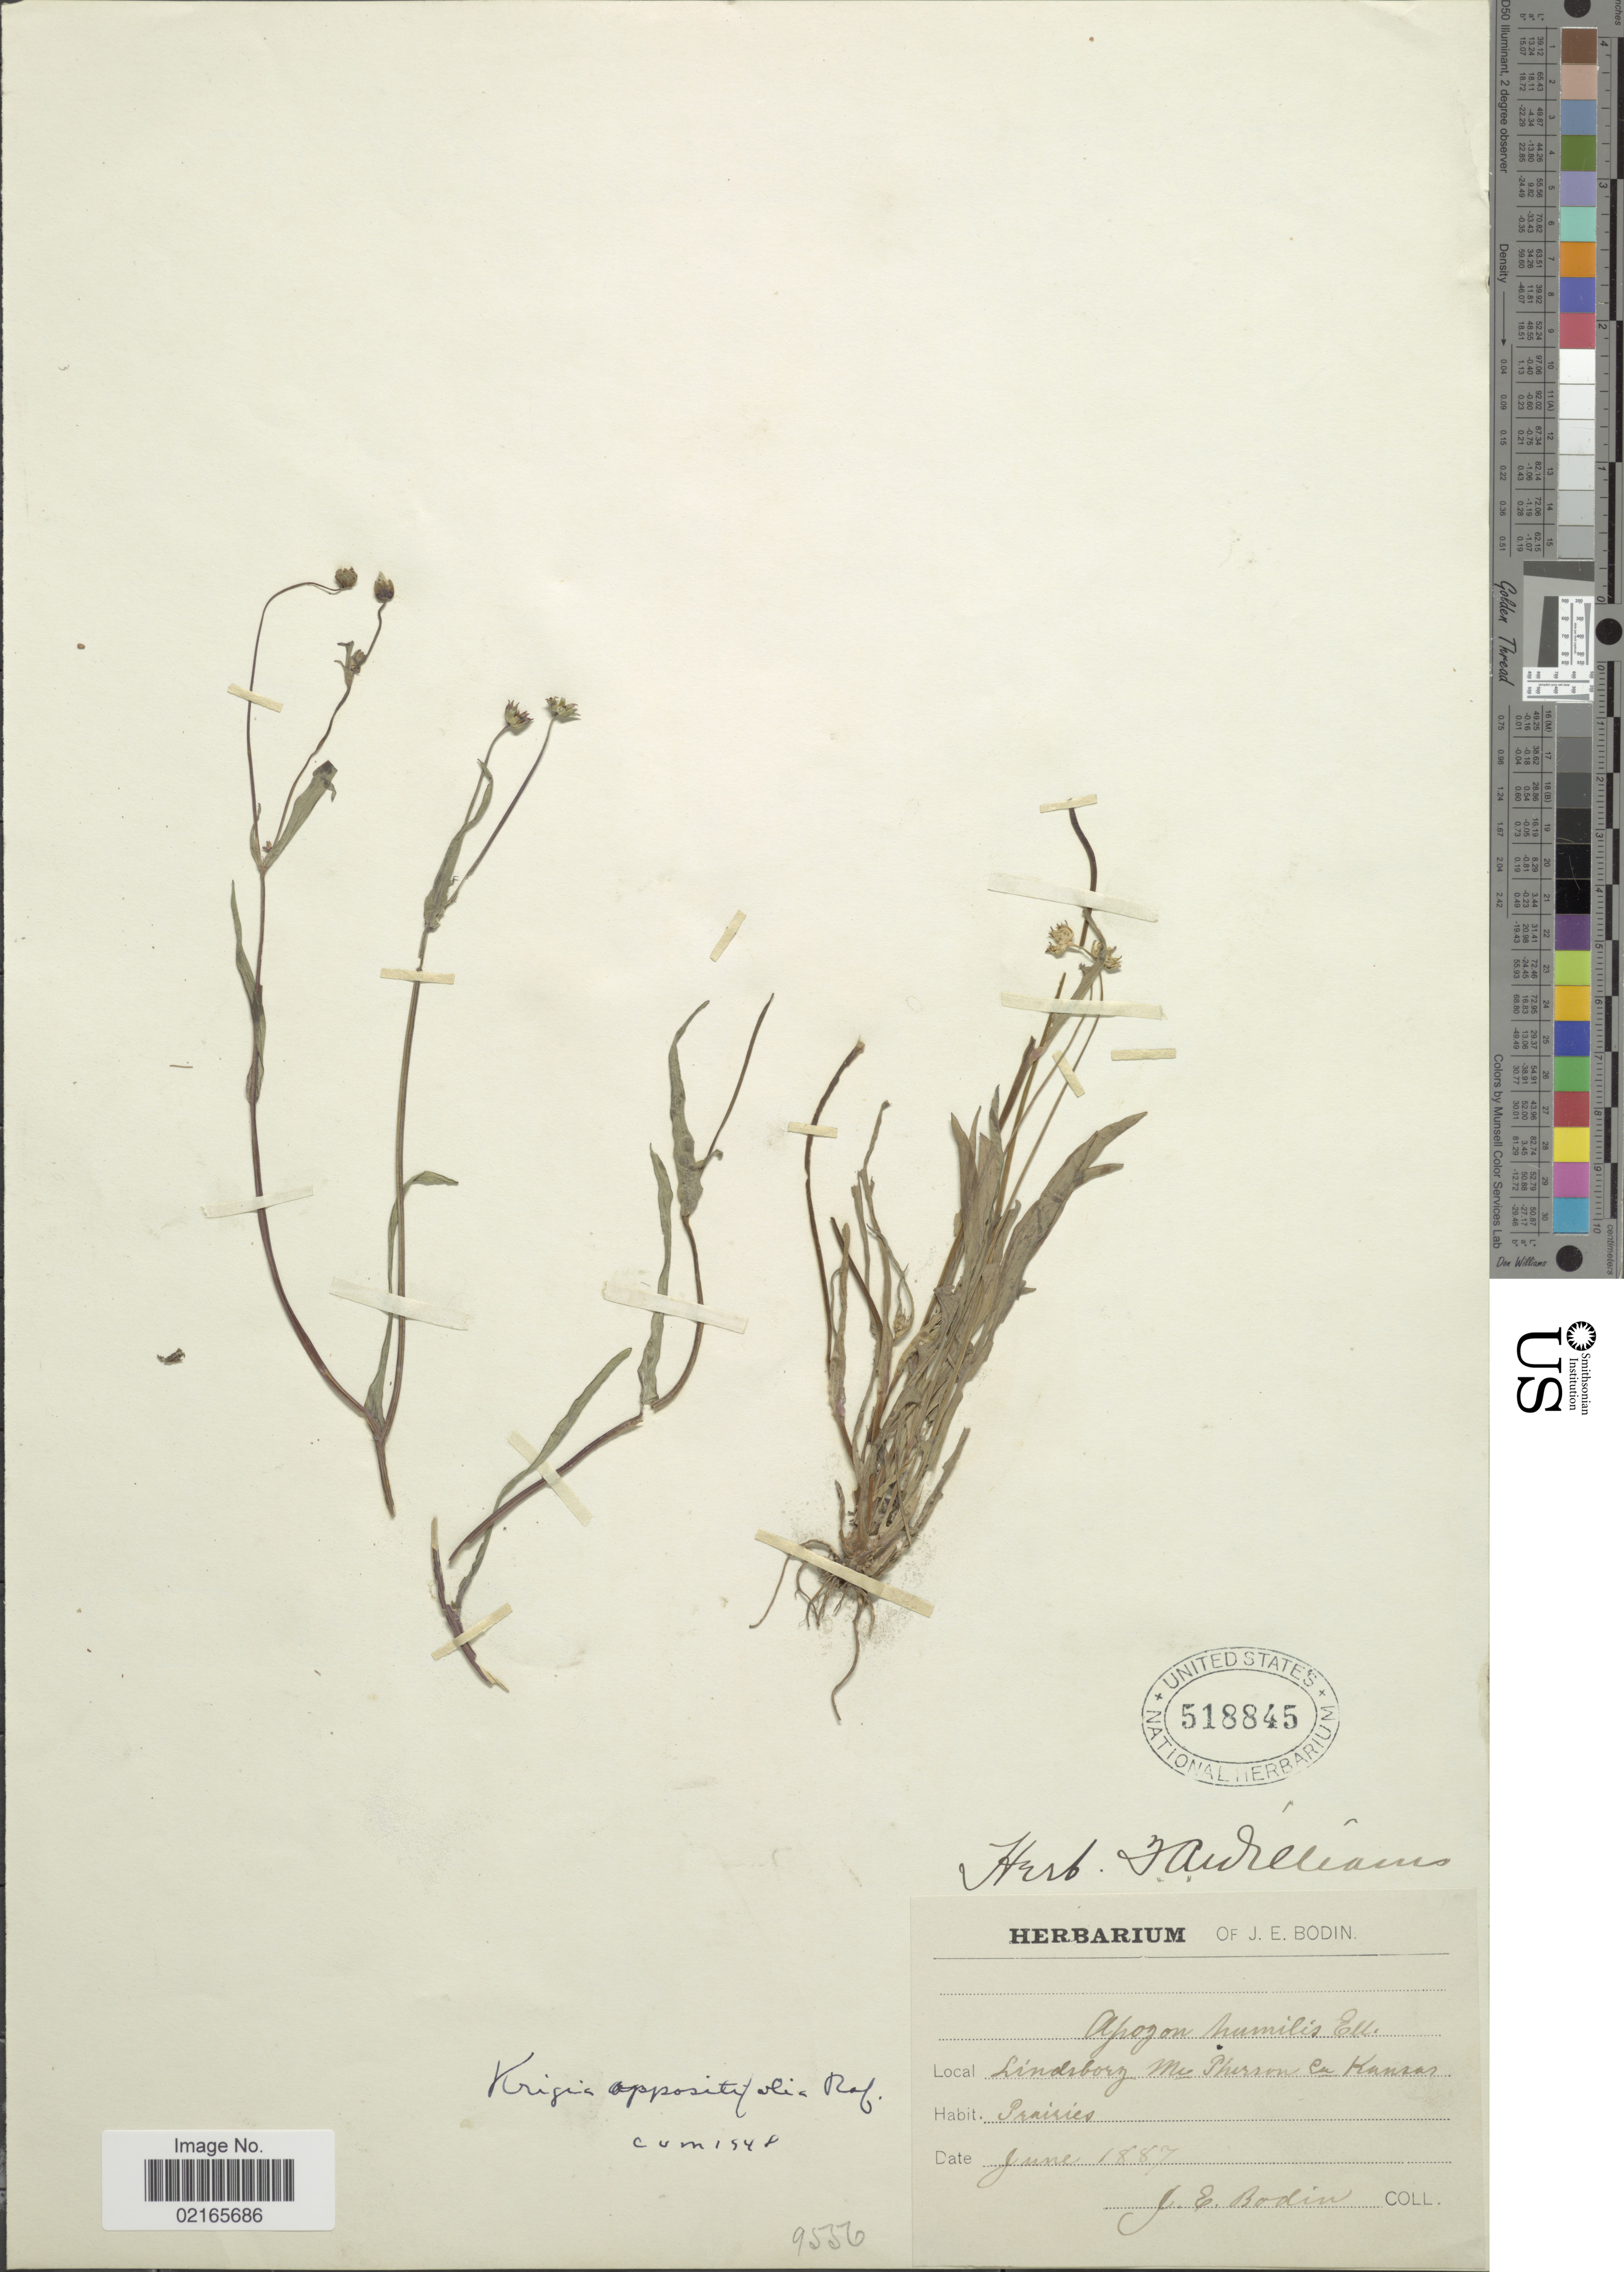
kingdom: Plantae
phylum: Tracheophyta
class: Magnoliopsida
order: Asterales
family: Asteraceae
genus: Krigia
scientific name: Krigia oppositifolia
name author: Raf.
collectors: J. E. Bodin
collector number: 9556?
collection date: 1887-06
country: United States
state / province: Kansas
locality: Lindsborg Mc Pherson Co., prairies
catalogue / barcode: US 518845